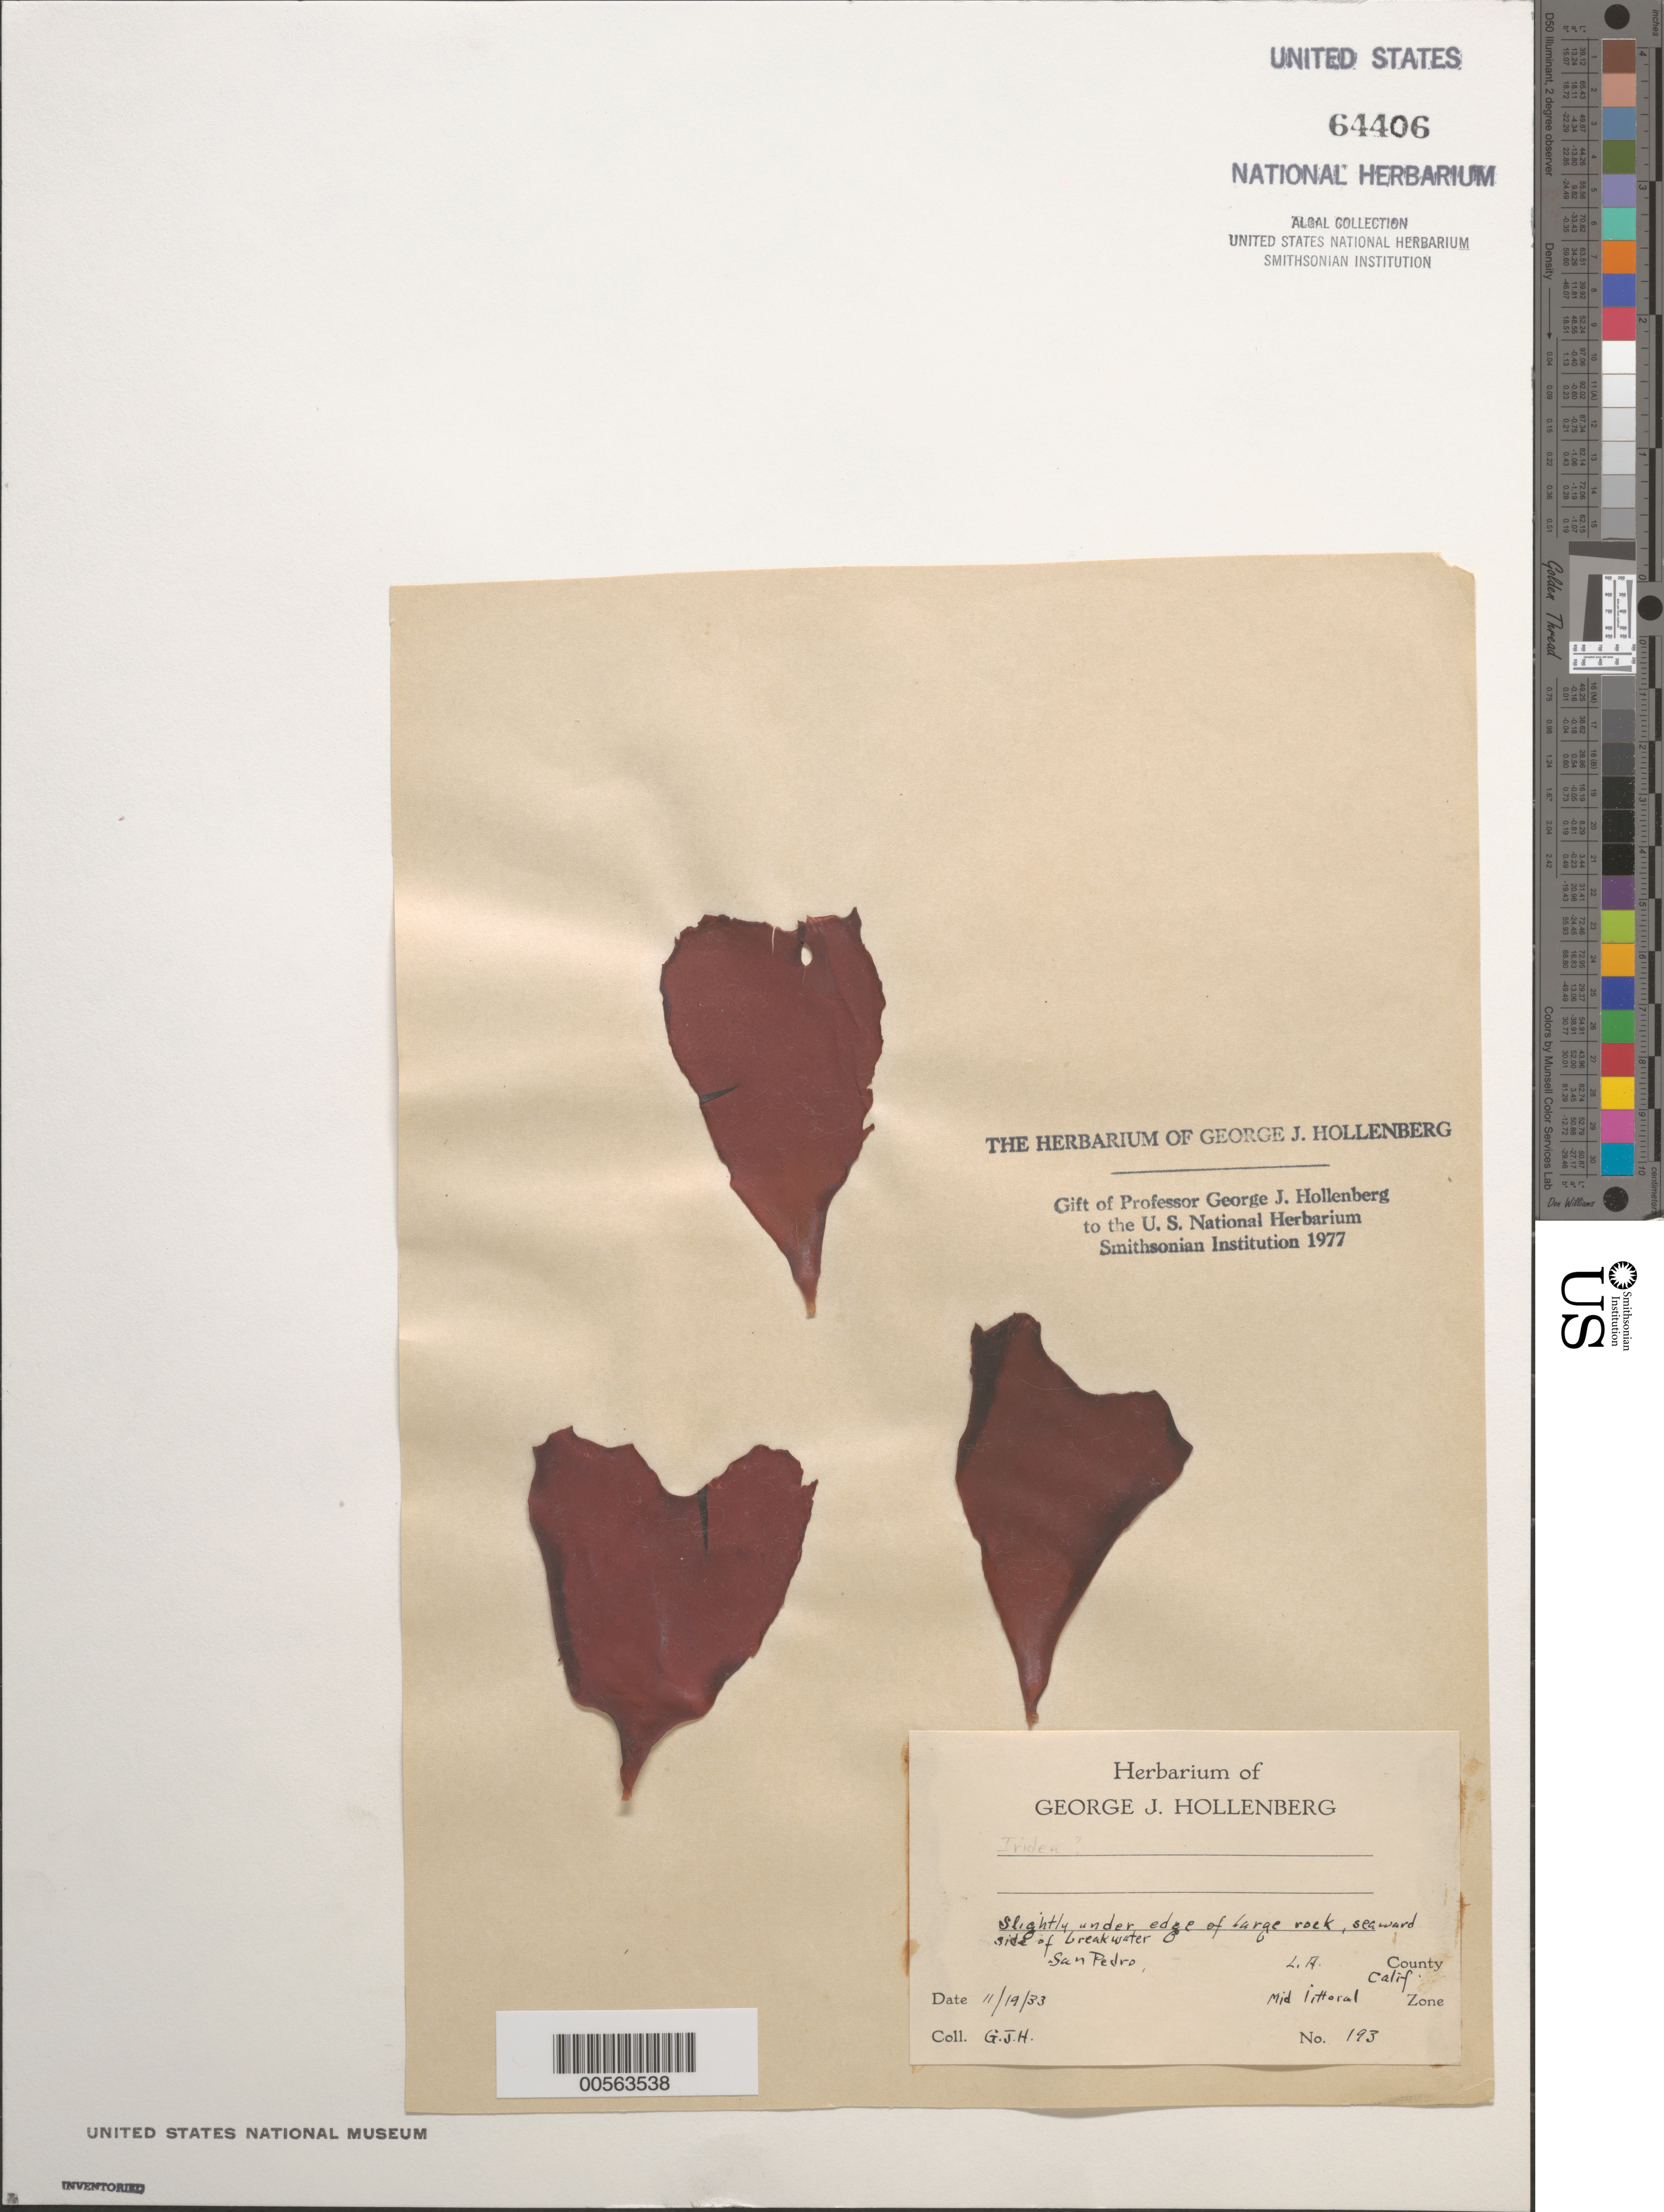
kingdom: Plantae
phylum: Rhodophyta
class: Florideophyceae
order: Gigartinales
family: Gigartinaceae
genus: Iridaea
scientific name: Iridaea sp.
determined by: Hollenberg, George J.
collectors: G. Hollenberg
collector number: GJH 193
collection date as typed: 19 Nov 1933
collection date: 1933-11-19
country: United States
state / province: California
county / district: Los Angeles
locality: San Pedro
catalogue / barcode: US 64406